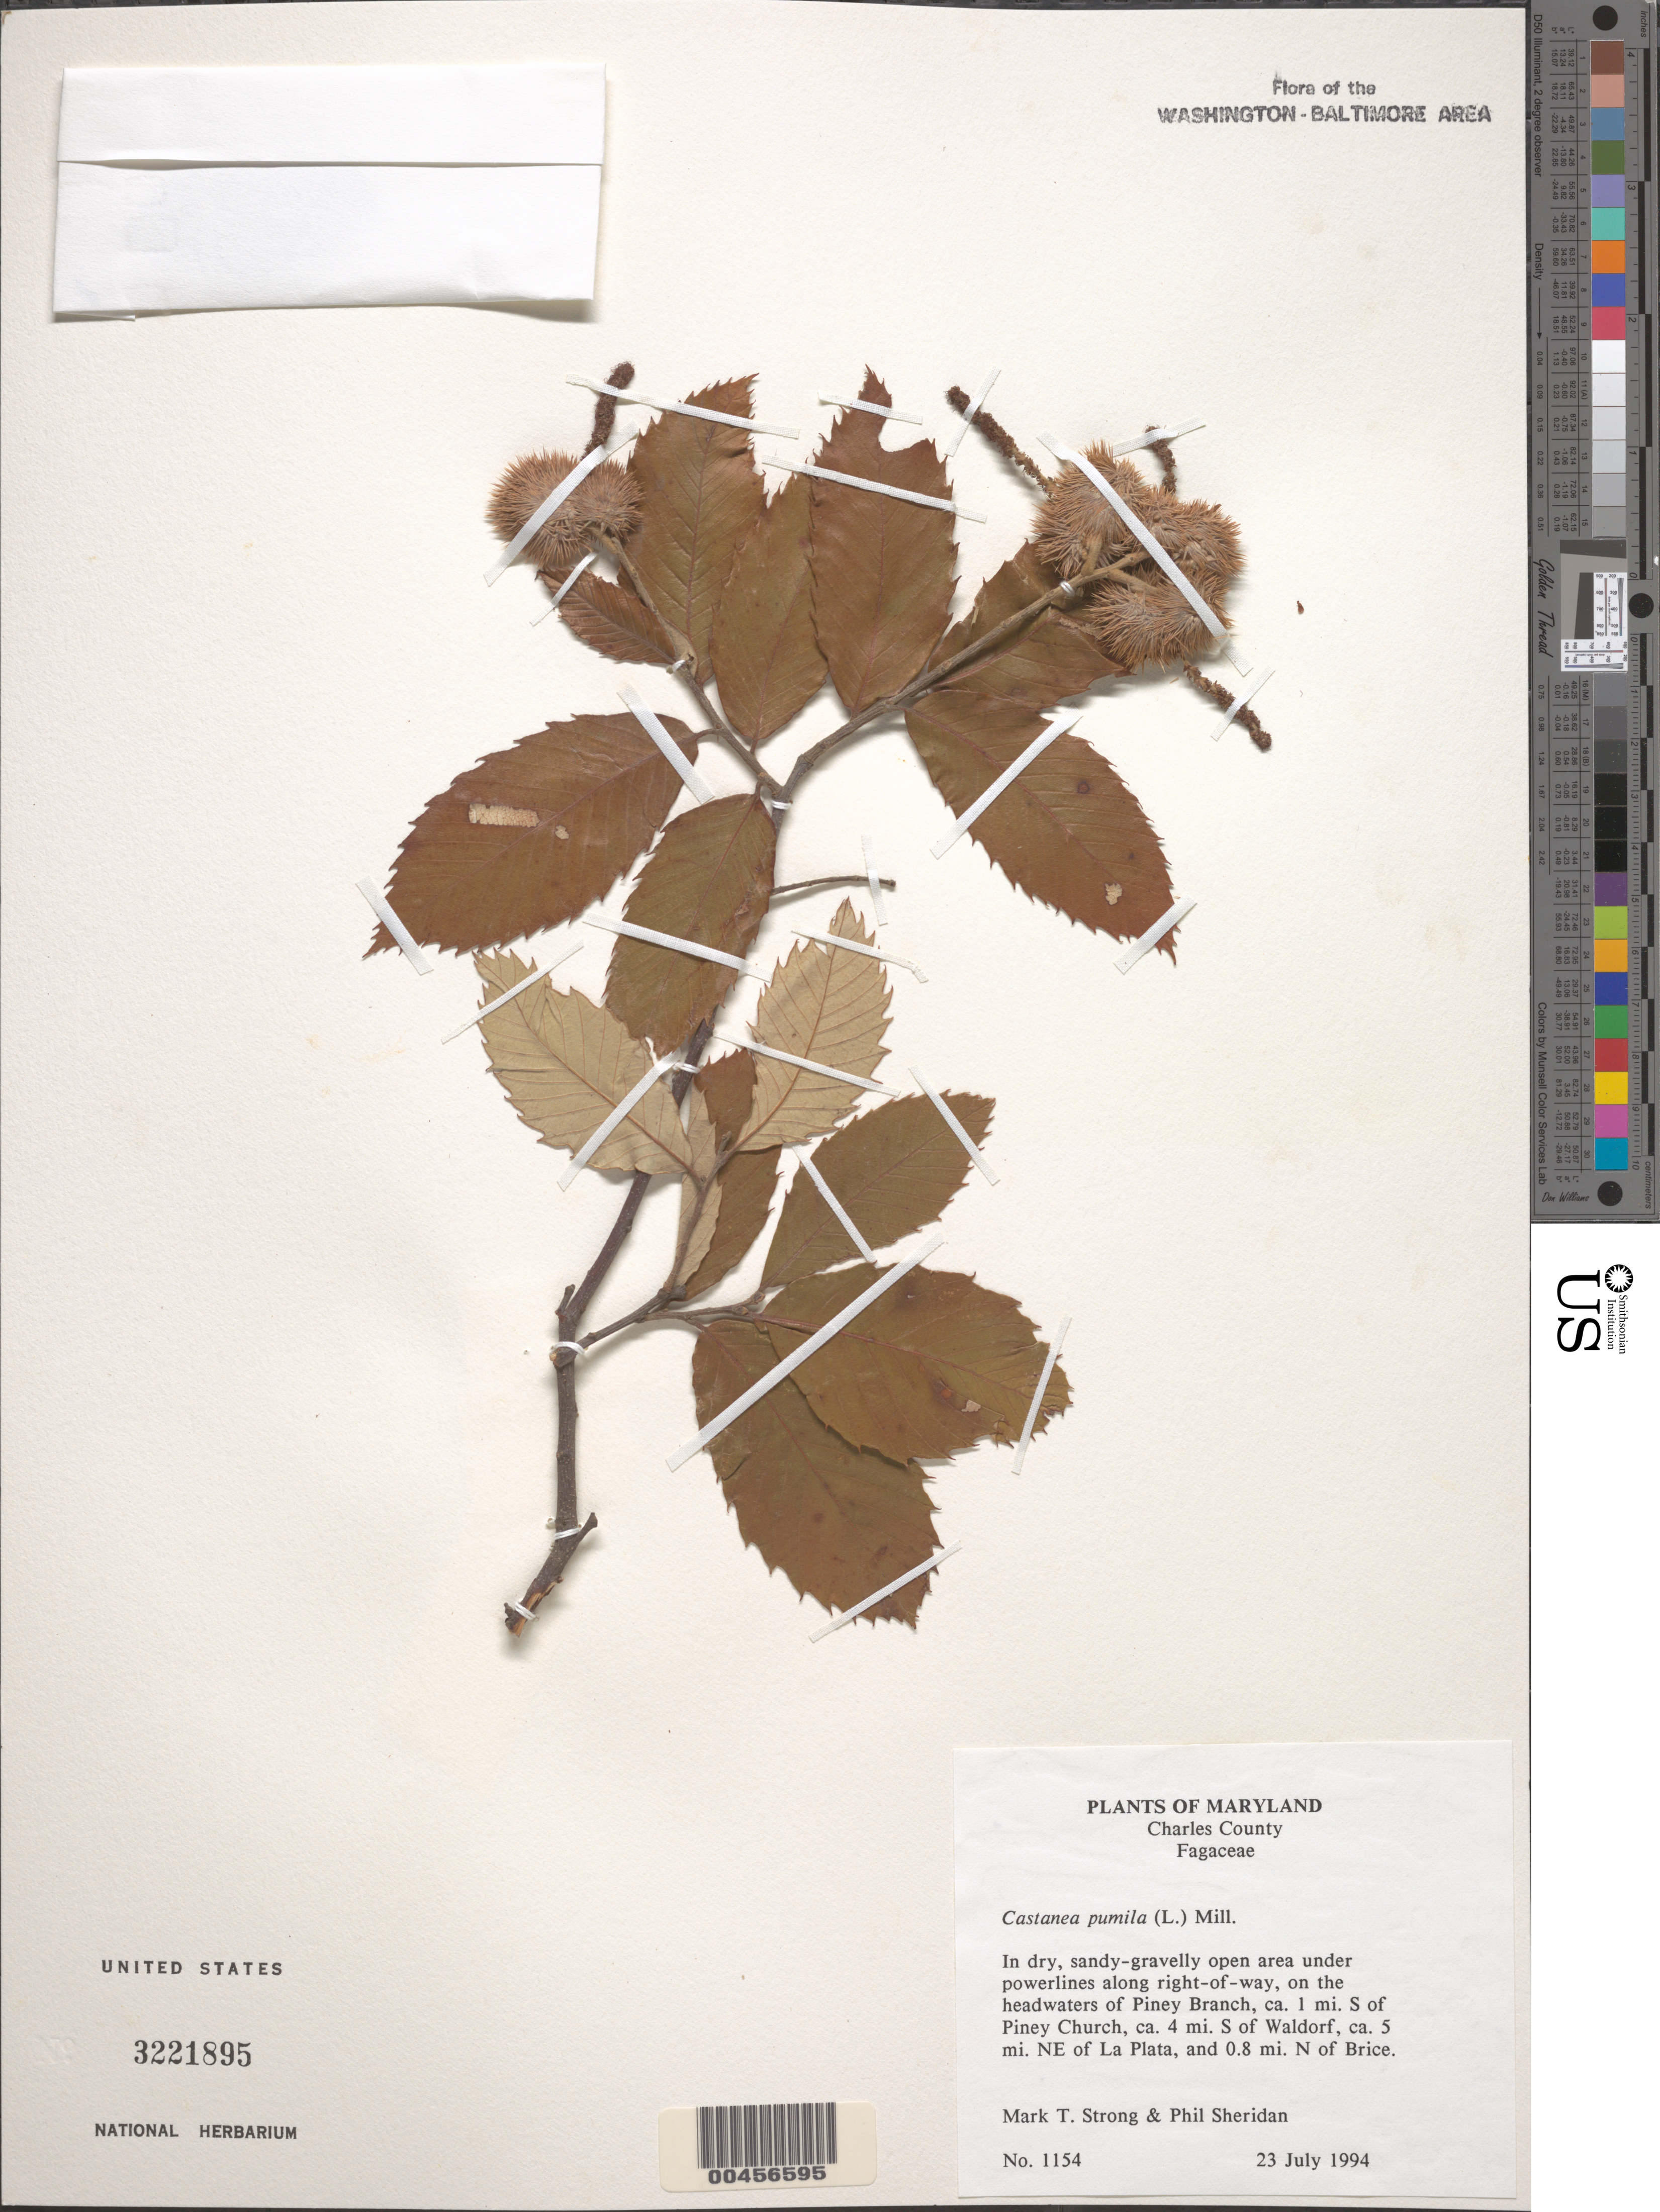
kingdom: Plantae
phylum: Tracheophyta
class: Magnoliopsida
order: Fagales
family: Fagaceae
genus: Castanea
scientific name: Castanea pumila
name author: (L.) Mill.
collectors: M. T. Strong & P. Sheridan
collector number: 1154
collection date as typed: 23 Jul 1994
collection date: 1994-07-23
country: United States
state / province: Maryland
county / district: Charles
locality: Piney Branch, S of Piney Church, S of Waldorf, NE of La Plata, N of Brice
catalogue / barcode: US 3221895